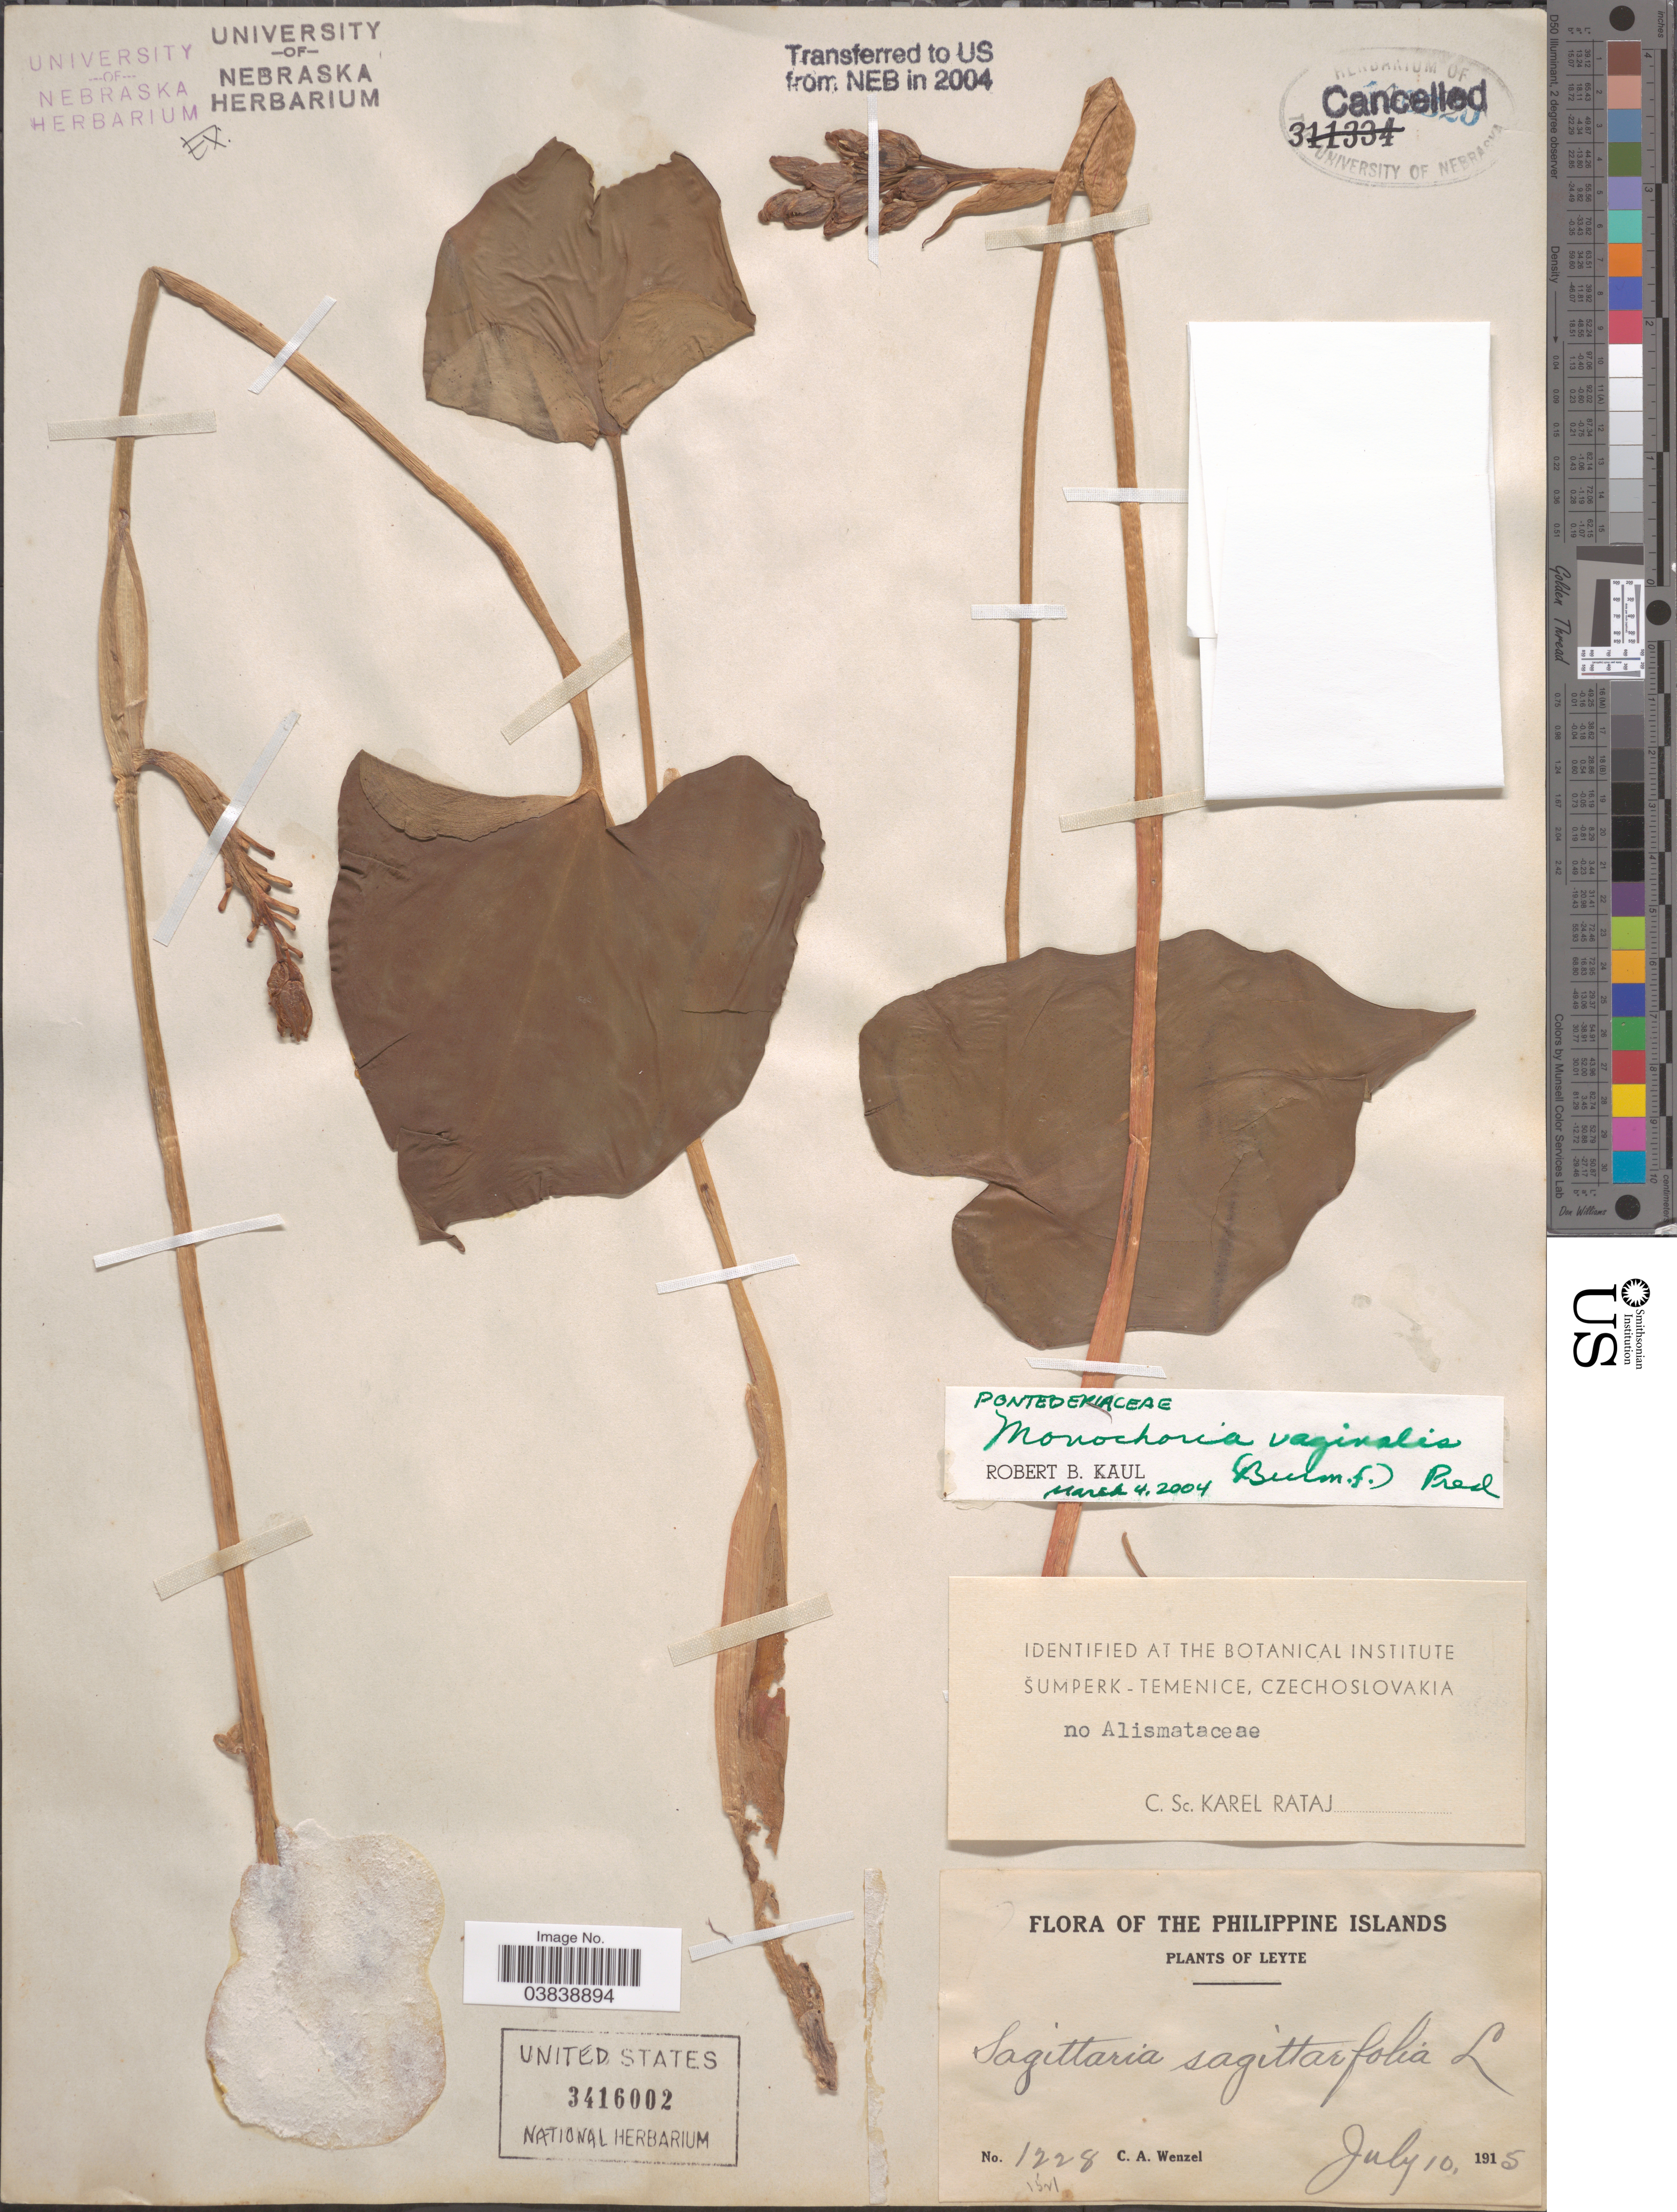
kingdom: Plantae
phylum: Tracheophyta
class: Liliopsida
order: Commelinales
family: Pontederiaceae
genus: Monochoria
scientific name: Monochoria vaginalis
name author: (Burm. f.) C. Presl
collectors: C. Wenzel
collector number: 1228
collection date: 1915-07-10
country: Philippines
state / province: Eastern Visayas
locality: Philippine Islands. Leyte.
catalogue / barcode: US 3416002